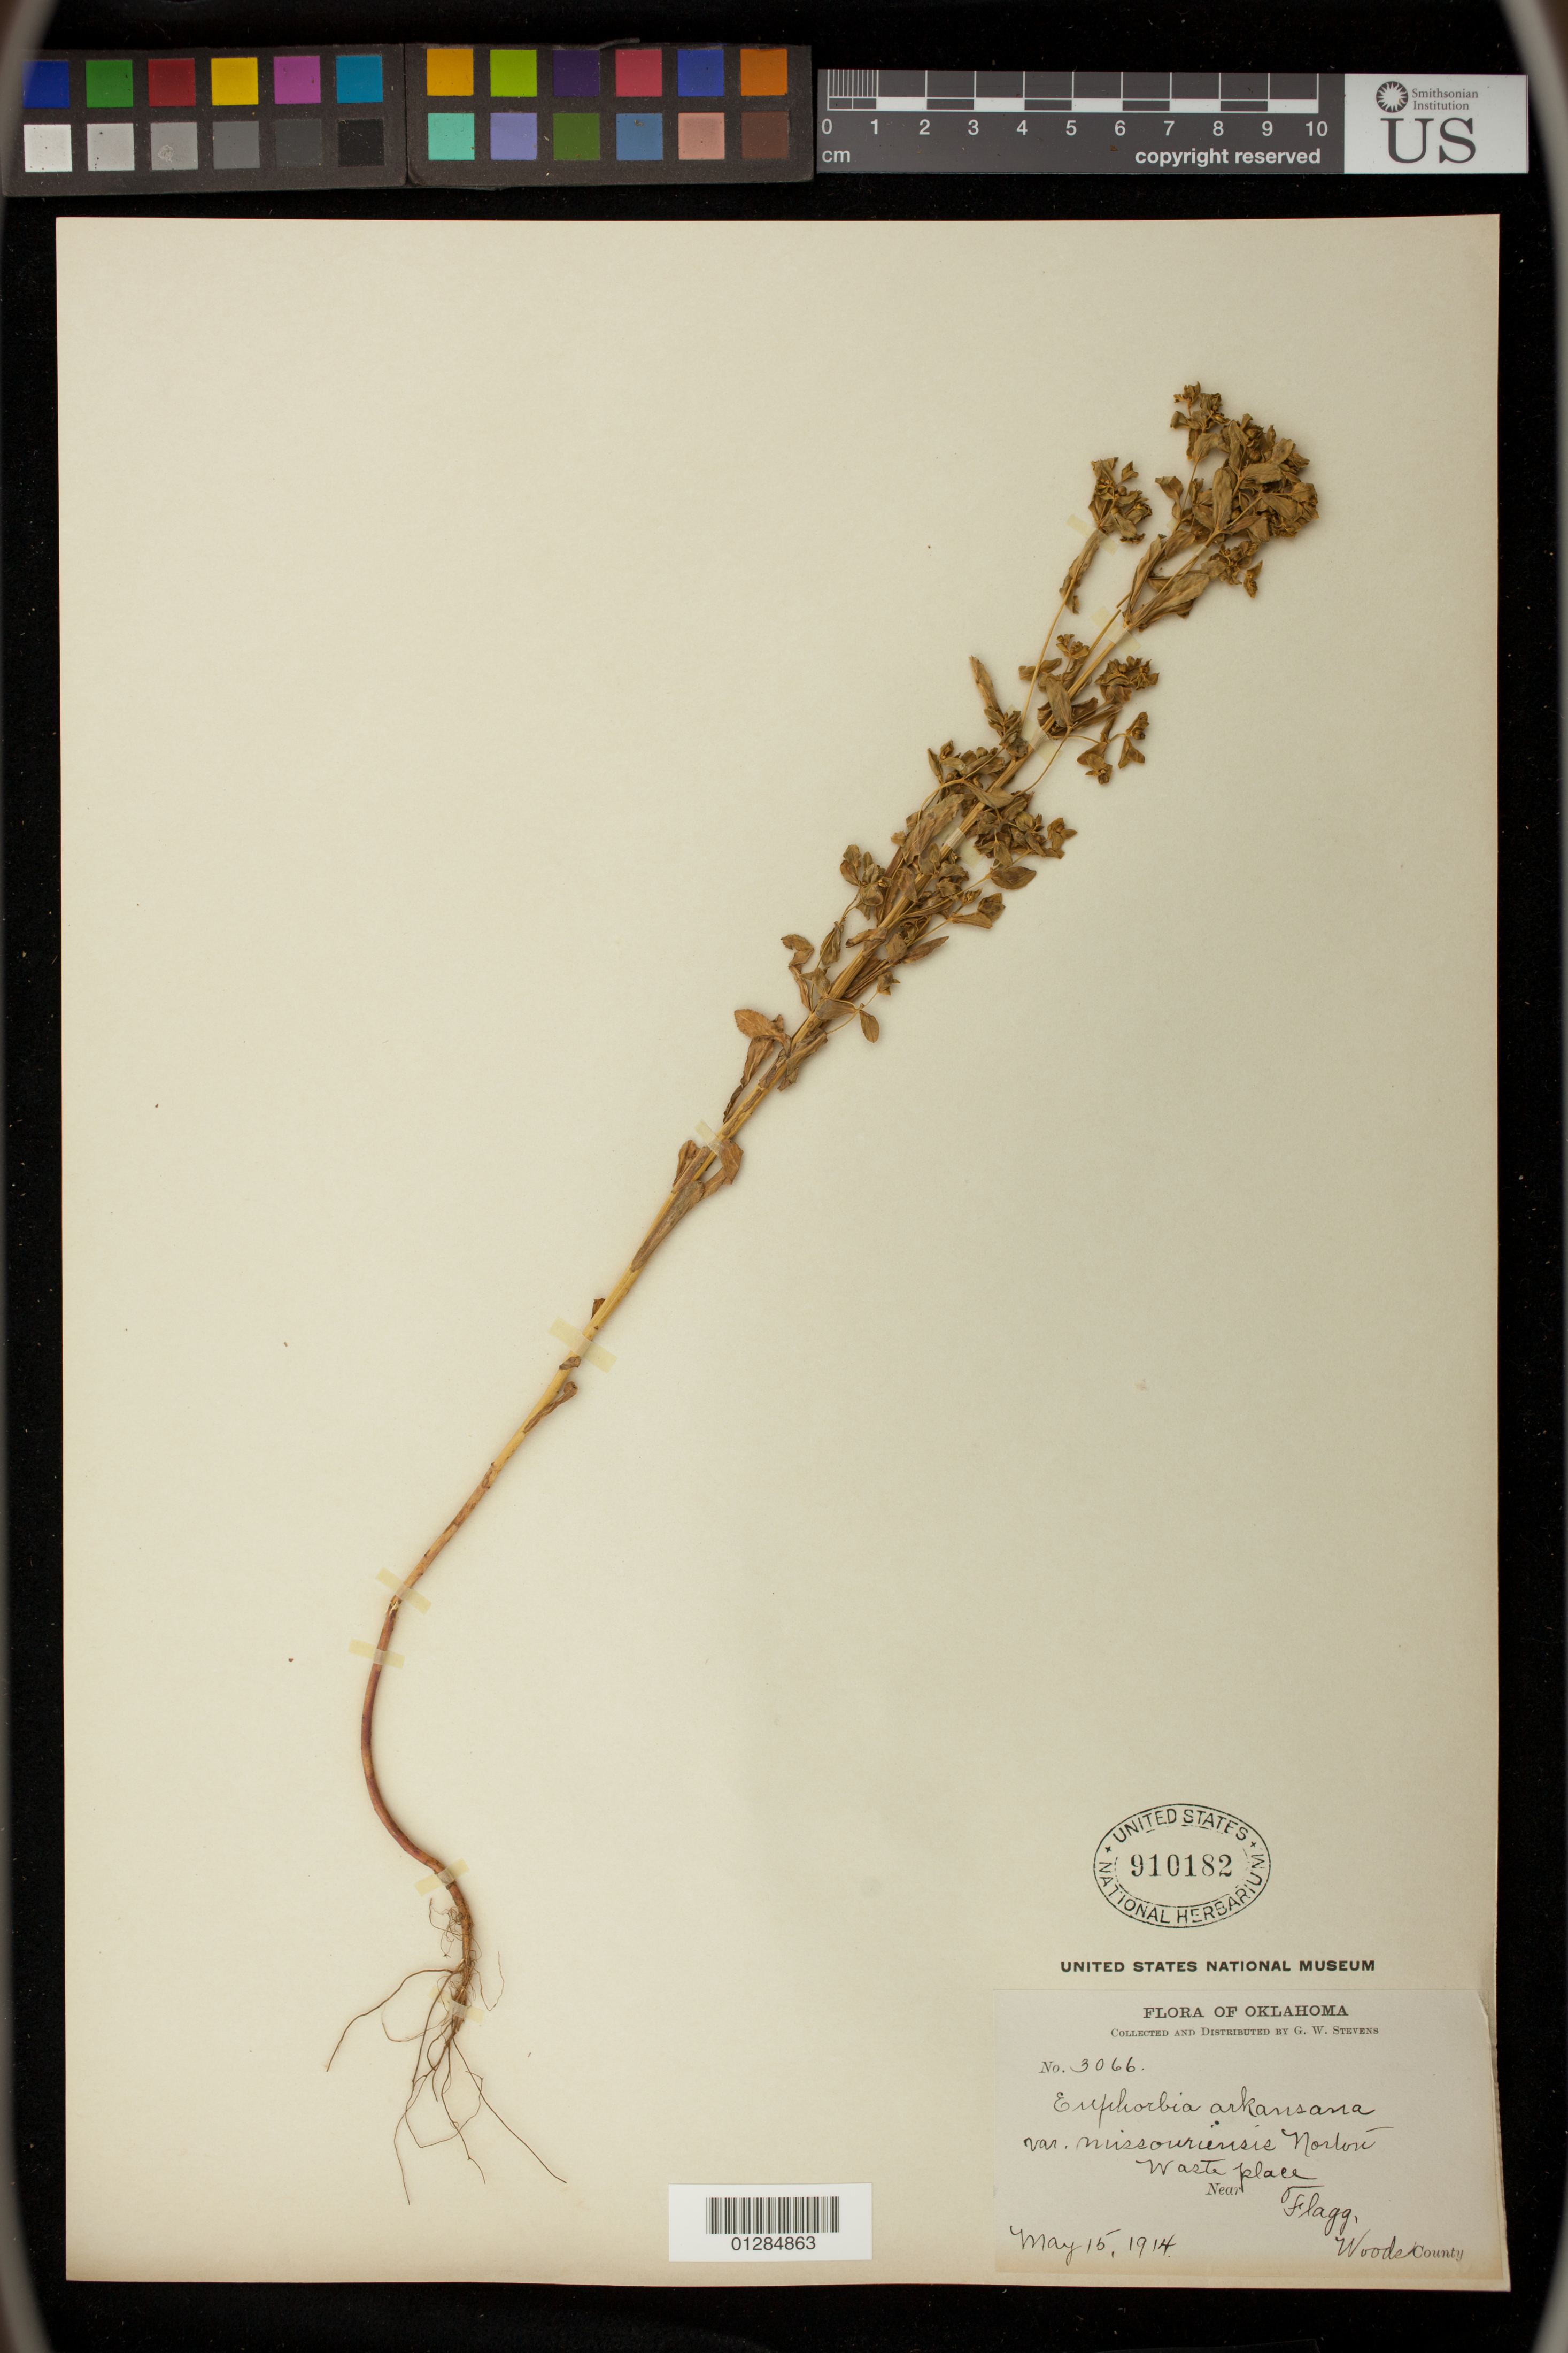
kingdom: Plantae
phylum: Tracheophyta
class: Magnoliopsida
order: Malpighiales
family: Euphorbiaceae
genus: Euphorbia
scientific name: Euphorbia spathulata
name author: Lam.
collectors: G. W. Stevens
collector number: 3066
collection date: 1914-05-15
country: United States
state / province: Oklahoma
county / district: Woods County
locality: Waste place Near Flagg, Woods County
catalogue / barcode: US 910182